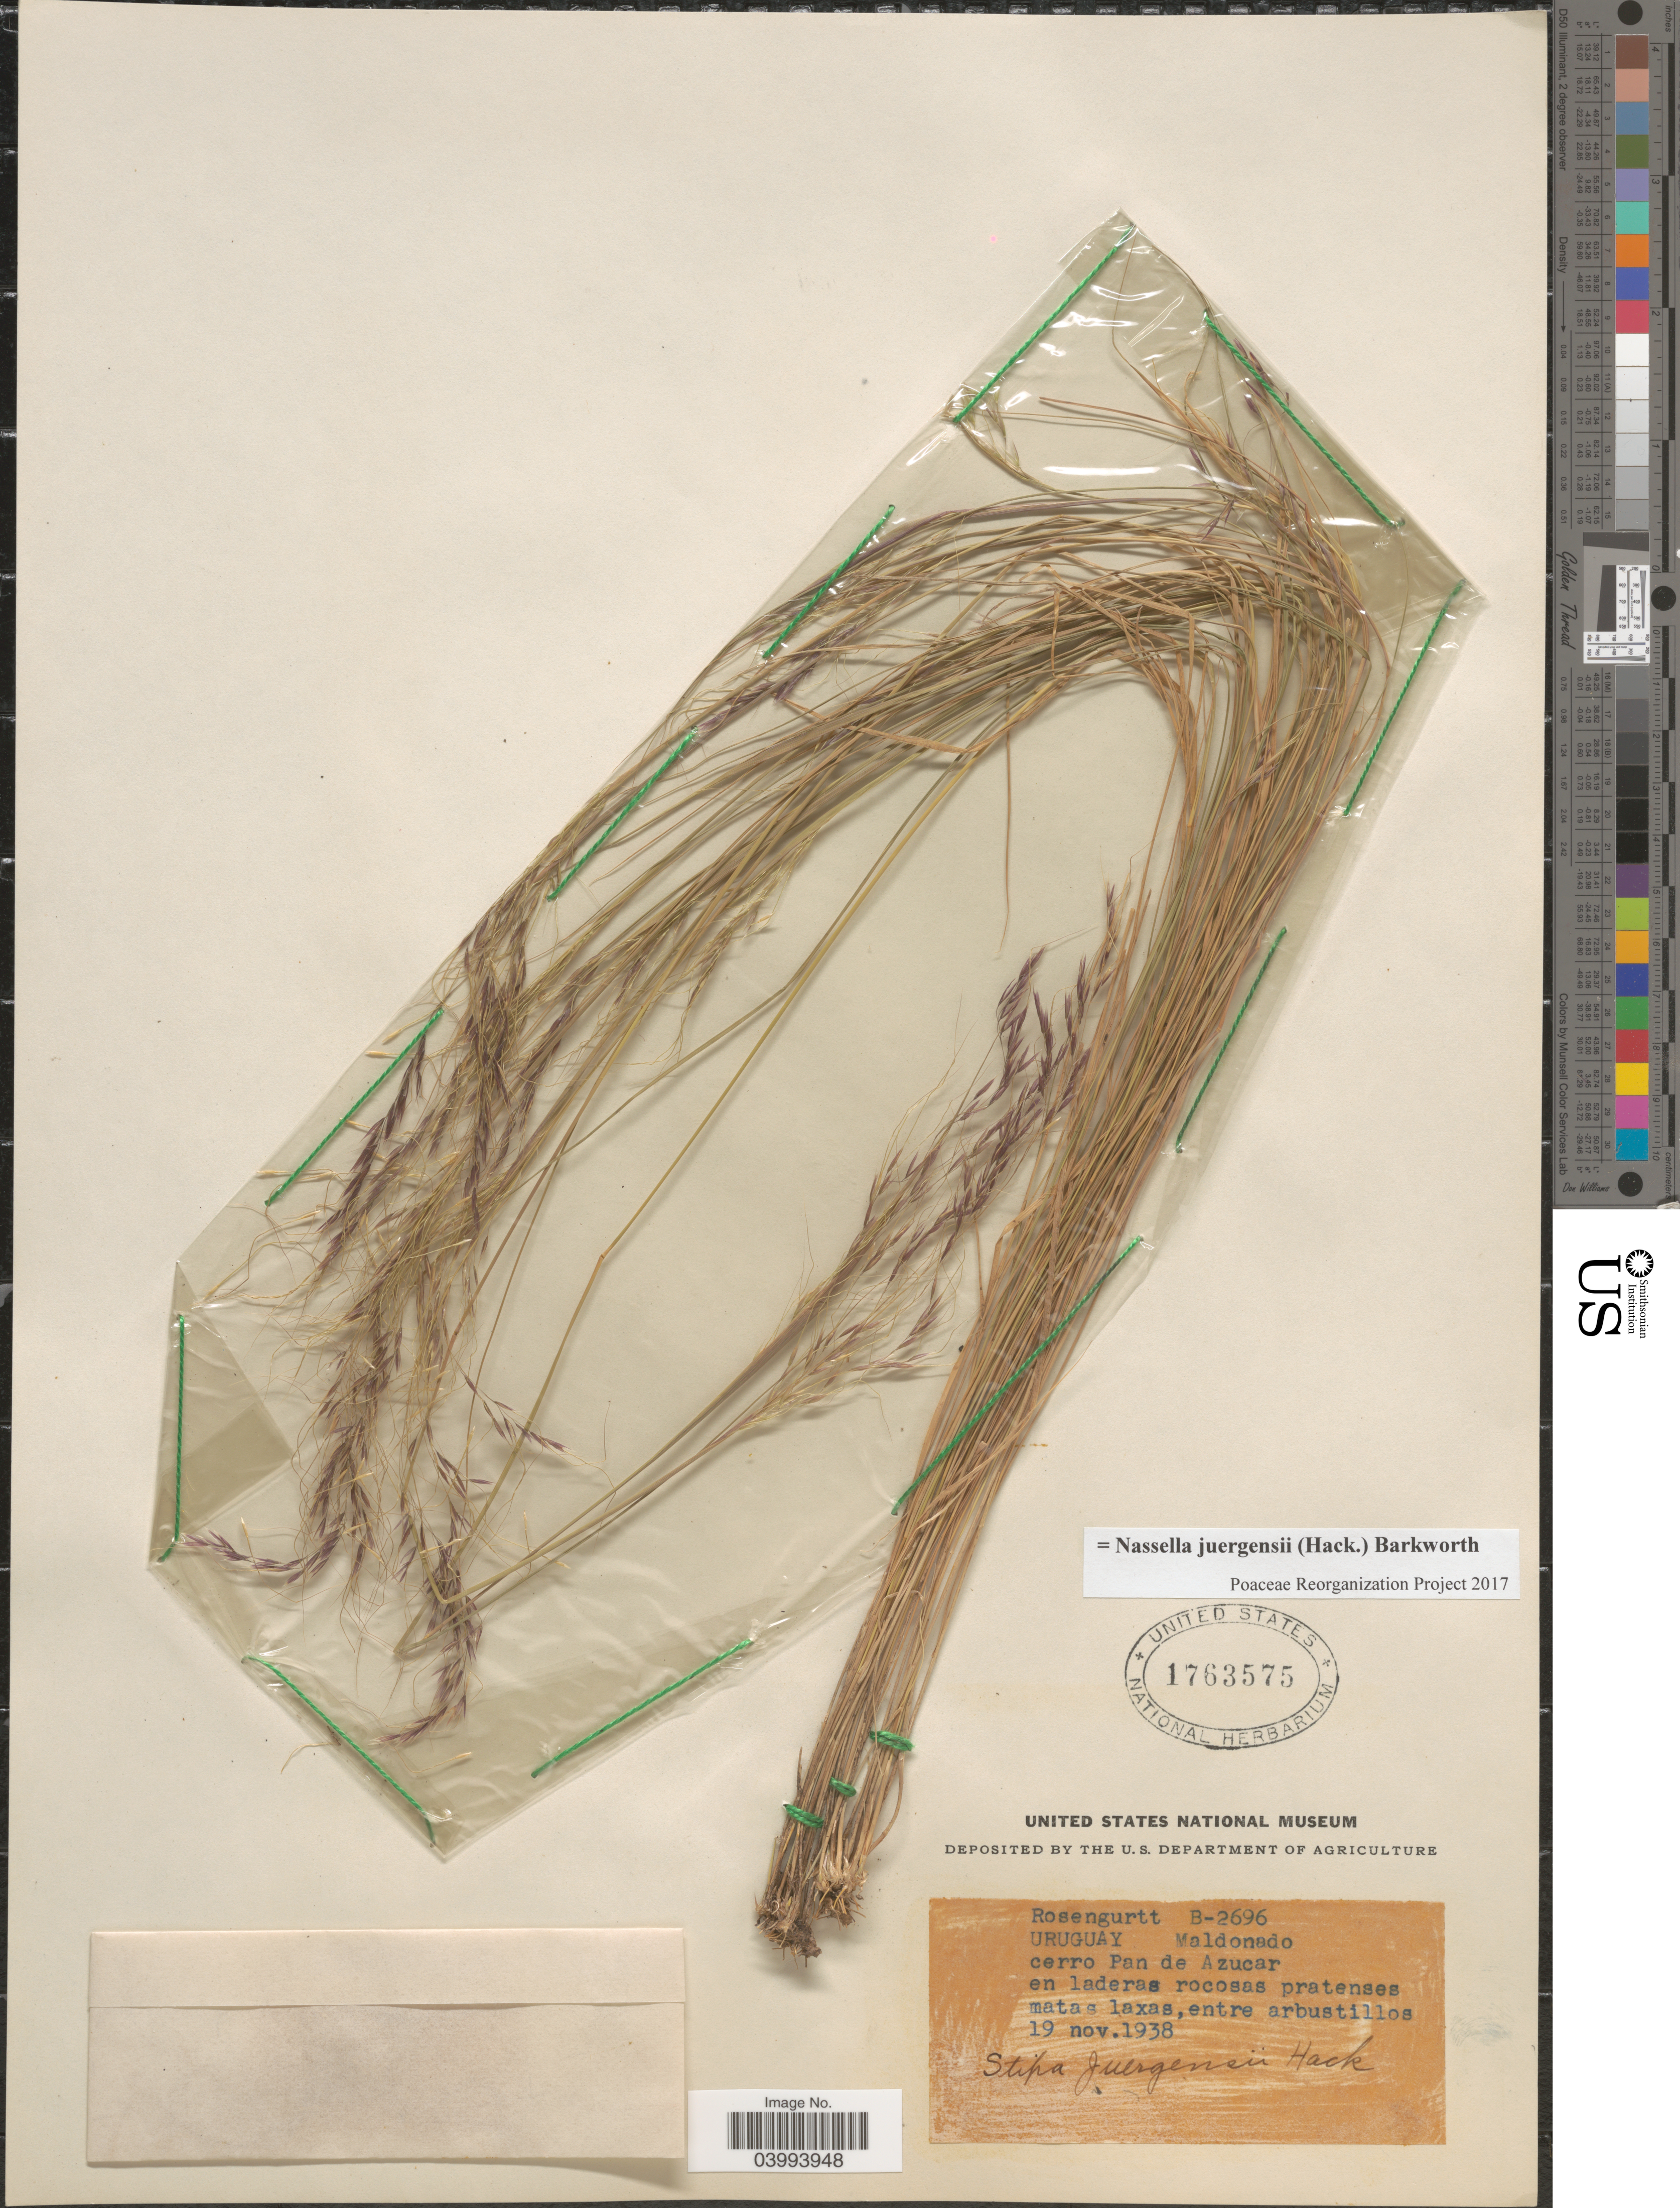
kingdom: Plantae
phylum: Tracheophyta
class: Liliopsida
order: Poales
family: Poaceae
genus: Nassella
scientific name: Nassella juergensii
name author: (Hack.) Barkworth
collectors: Rosengurtt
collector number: B-2696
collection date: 1938-11-19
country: Uruguay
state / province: Maldonado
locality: Cerro Pan de Azucar en laderas rocosas pratenses matas laxas, entre arbustillos.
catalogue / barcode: US 1763575